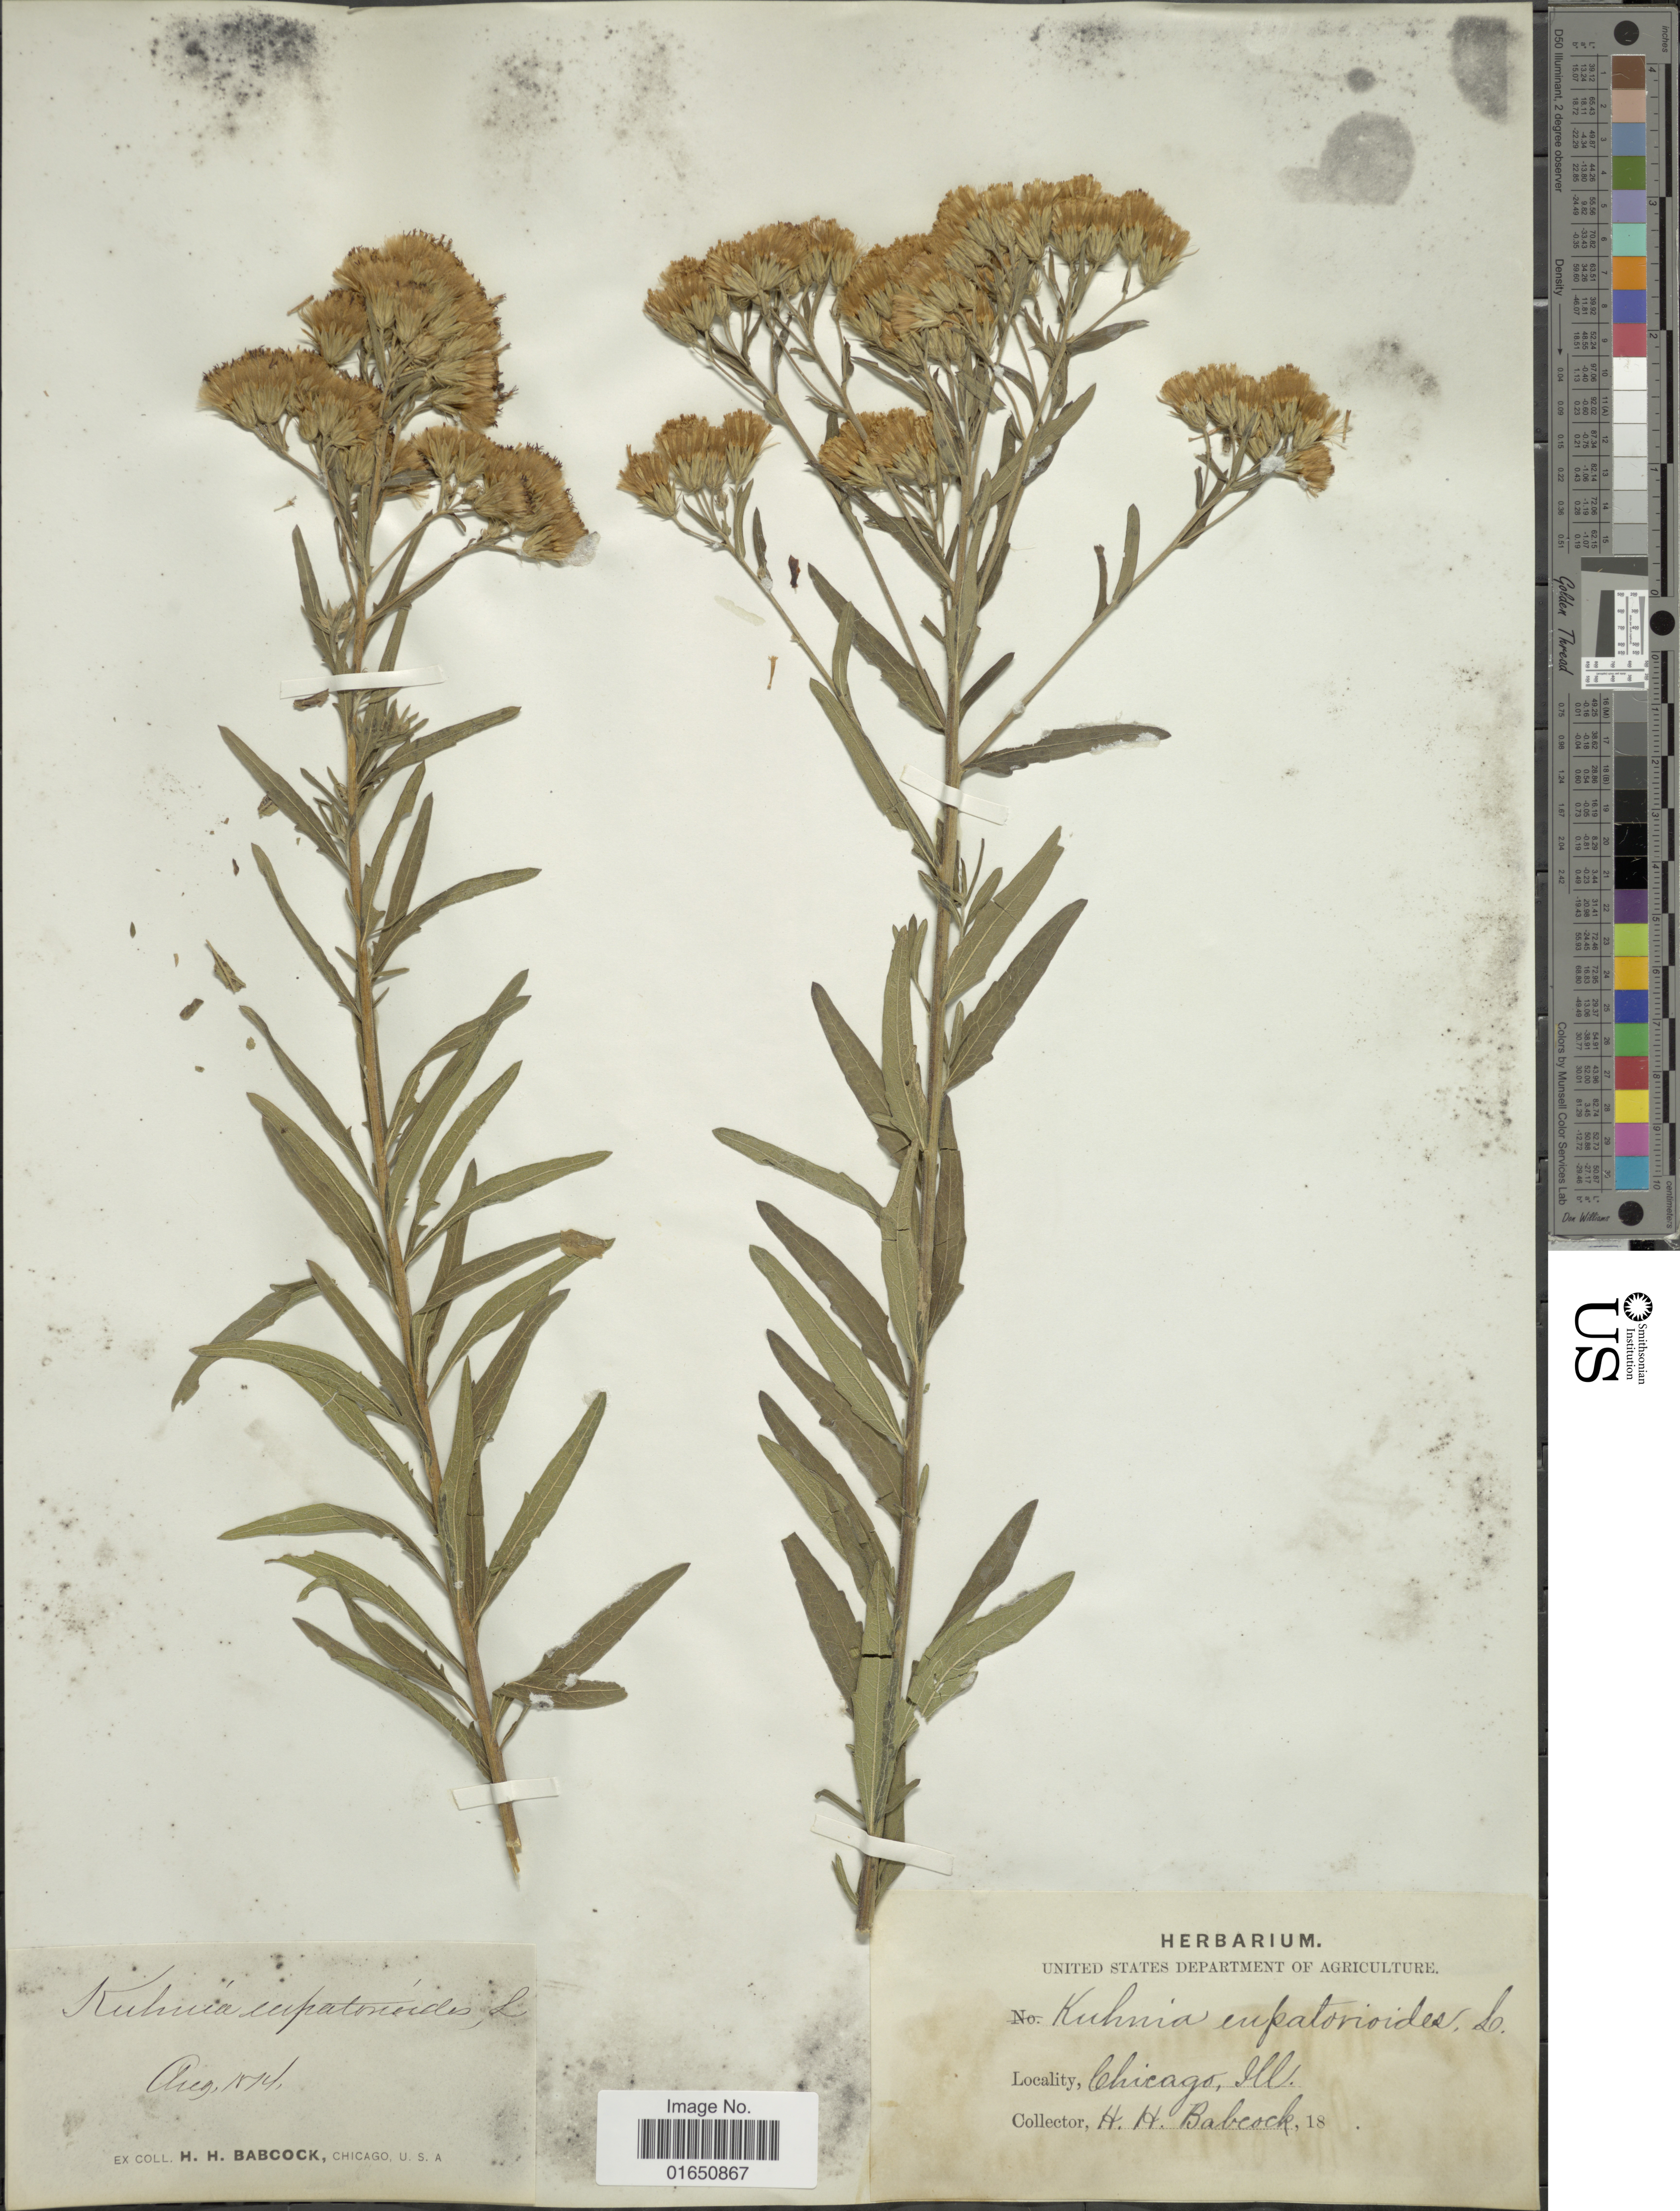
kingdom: Plantae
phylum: Tracheophyta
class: Magnoliopsida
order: Asterales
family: Asteraceae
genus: Brickellia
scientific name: Brickellia eupatorioides var. corymbulosa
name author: (Torr. & A. Gray) Shinners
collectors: H. Babcock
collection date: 1874-08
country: United States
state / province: Illinois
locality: Chicago